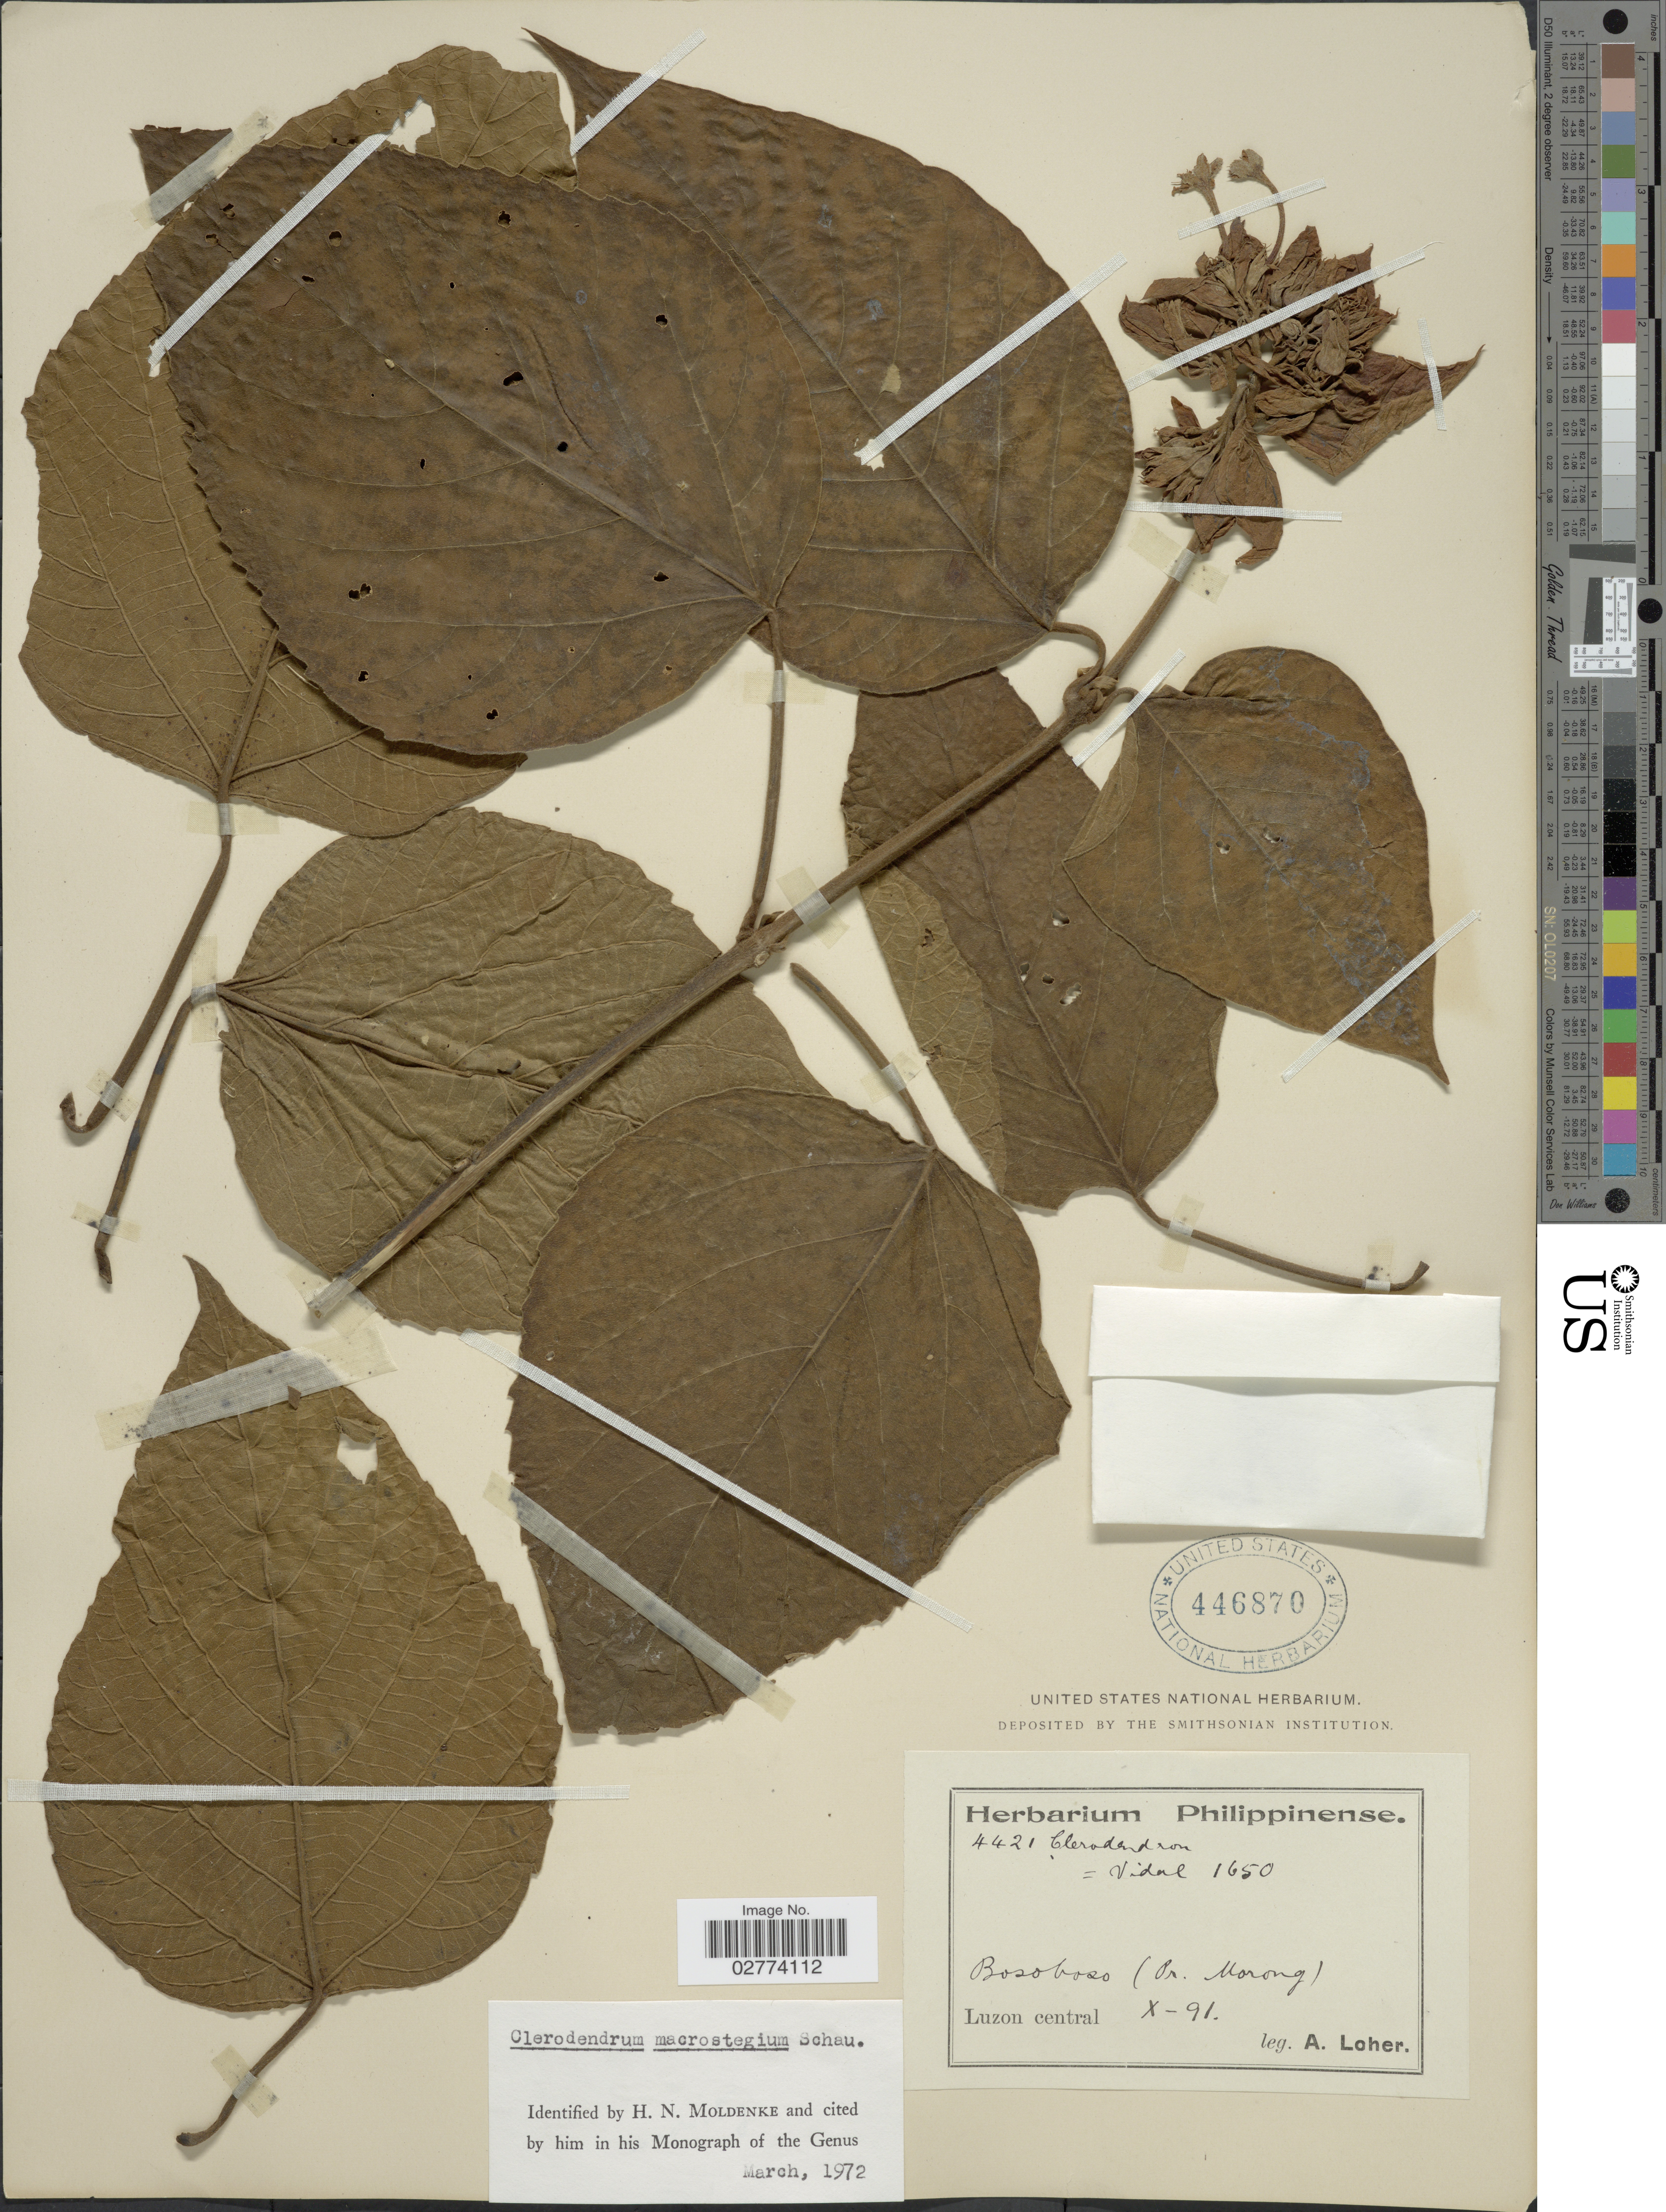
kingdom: Plantae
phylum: Tracheophyta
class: Magnoliopsida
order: Lamiales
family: Lamiaceae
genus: Clerodendrum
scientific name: Clerodendrum macrostegium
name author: Schauer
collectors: A. Loher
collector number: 4421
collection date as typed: Transcribed d/m/y: /10/91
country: Philippines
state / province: Central Luzon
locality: Bosoboso (Pr. Morong).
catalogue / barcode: US 446870